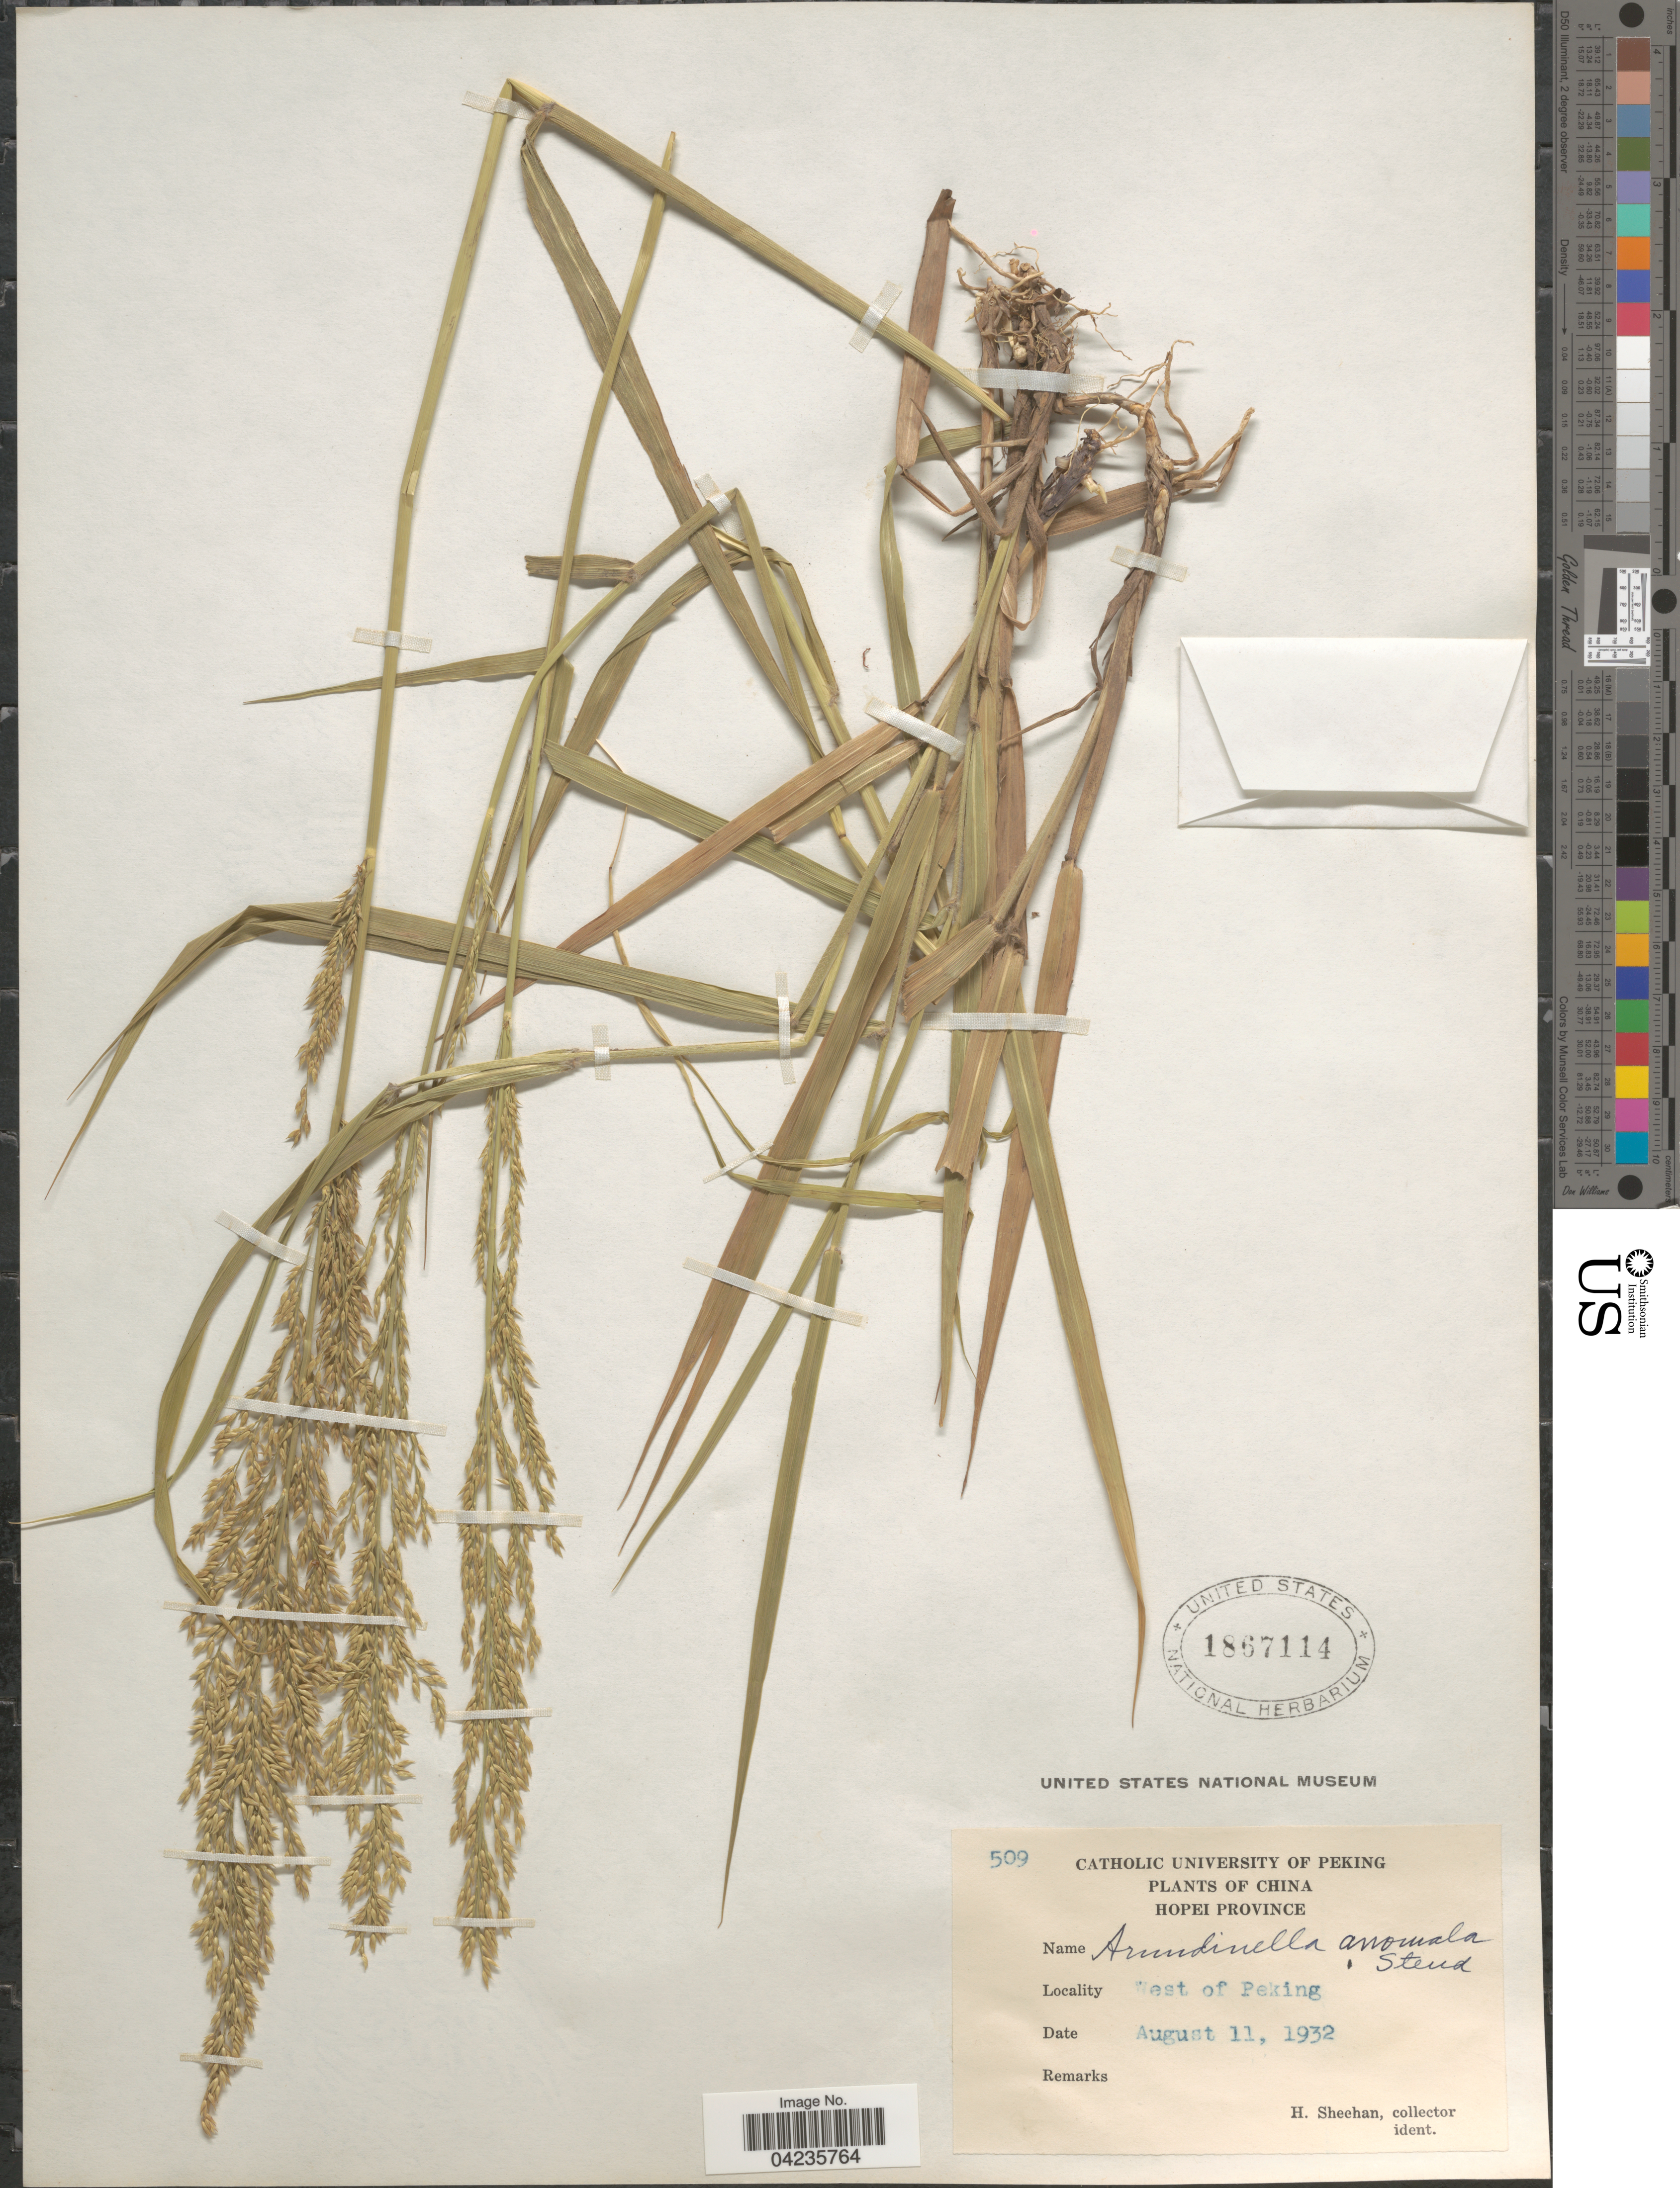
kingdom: Plantae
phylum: Tracheophyta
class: Liliopsida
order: Poales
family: Poaceae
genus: Arundinella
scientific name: Arundinella hirta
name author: (Thunb.) Tanaka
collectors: H. Sheehan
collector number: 509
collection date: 1932-08-11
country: China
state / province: Hebei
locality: Hopei Province. West of Peking.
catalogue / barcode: US 1867114